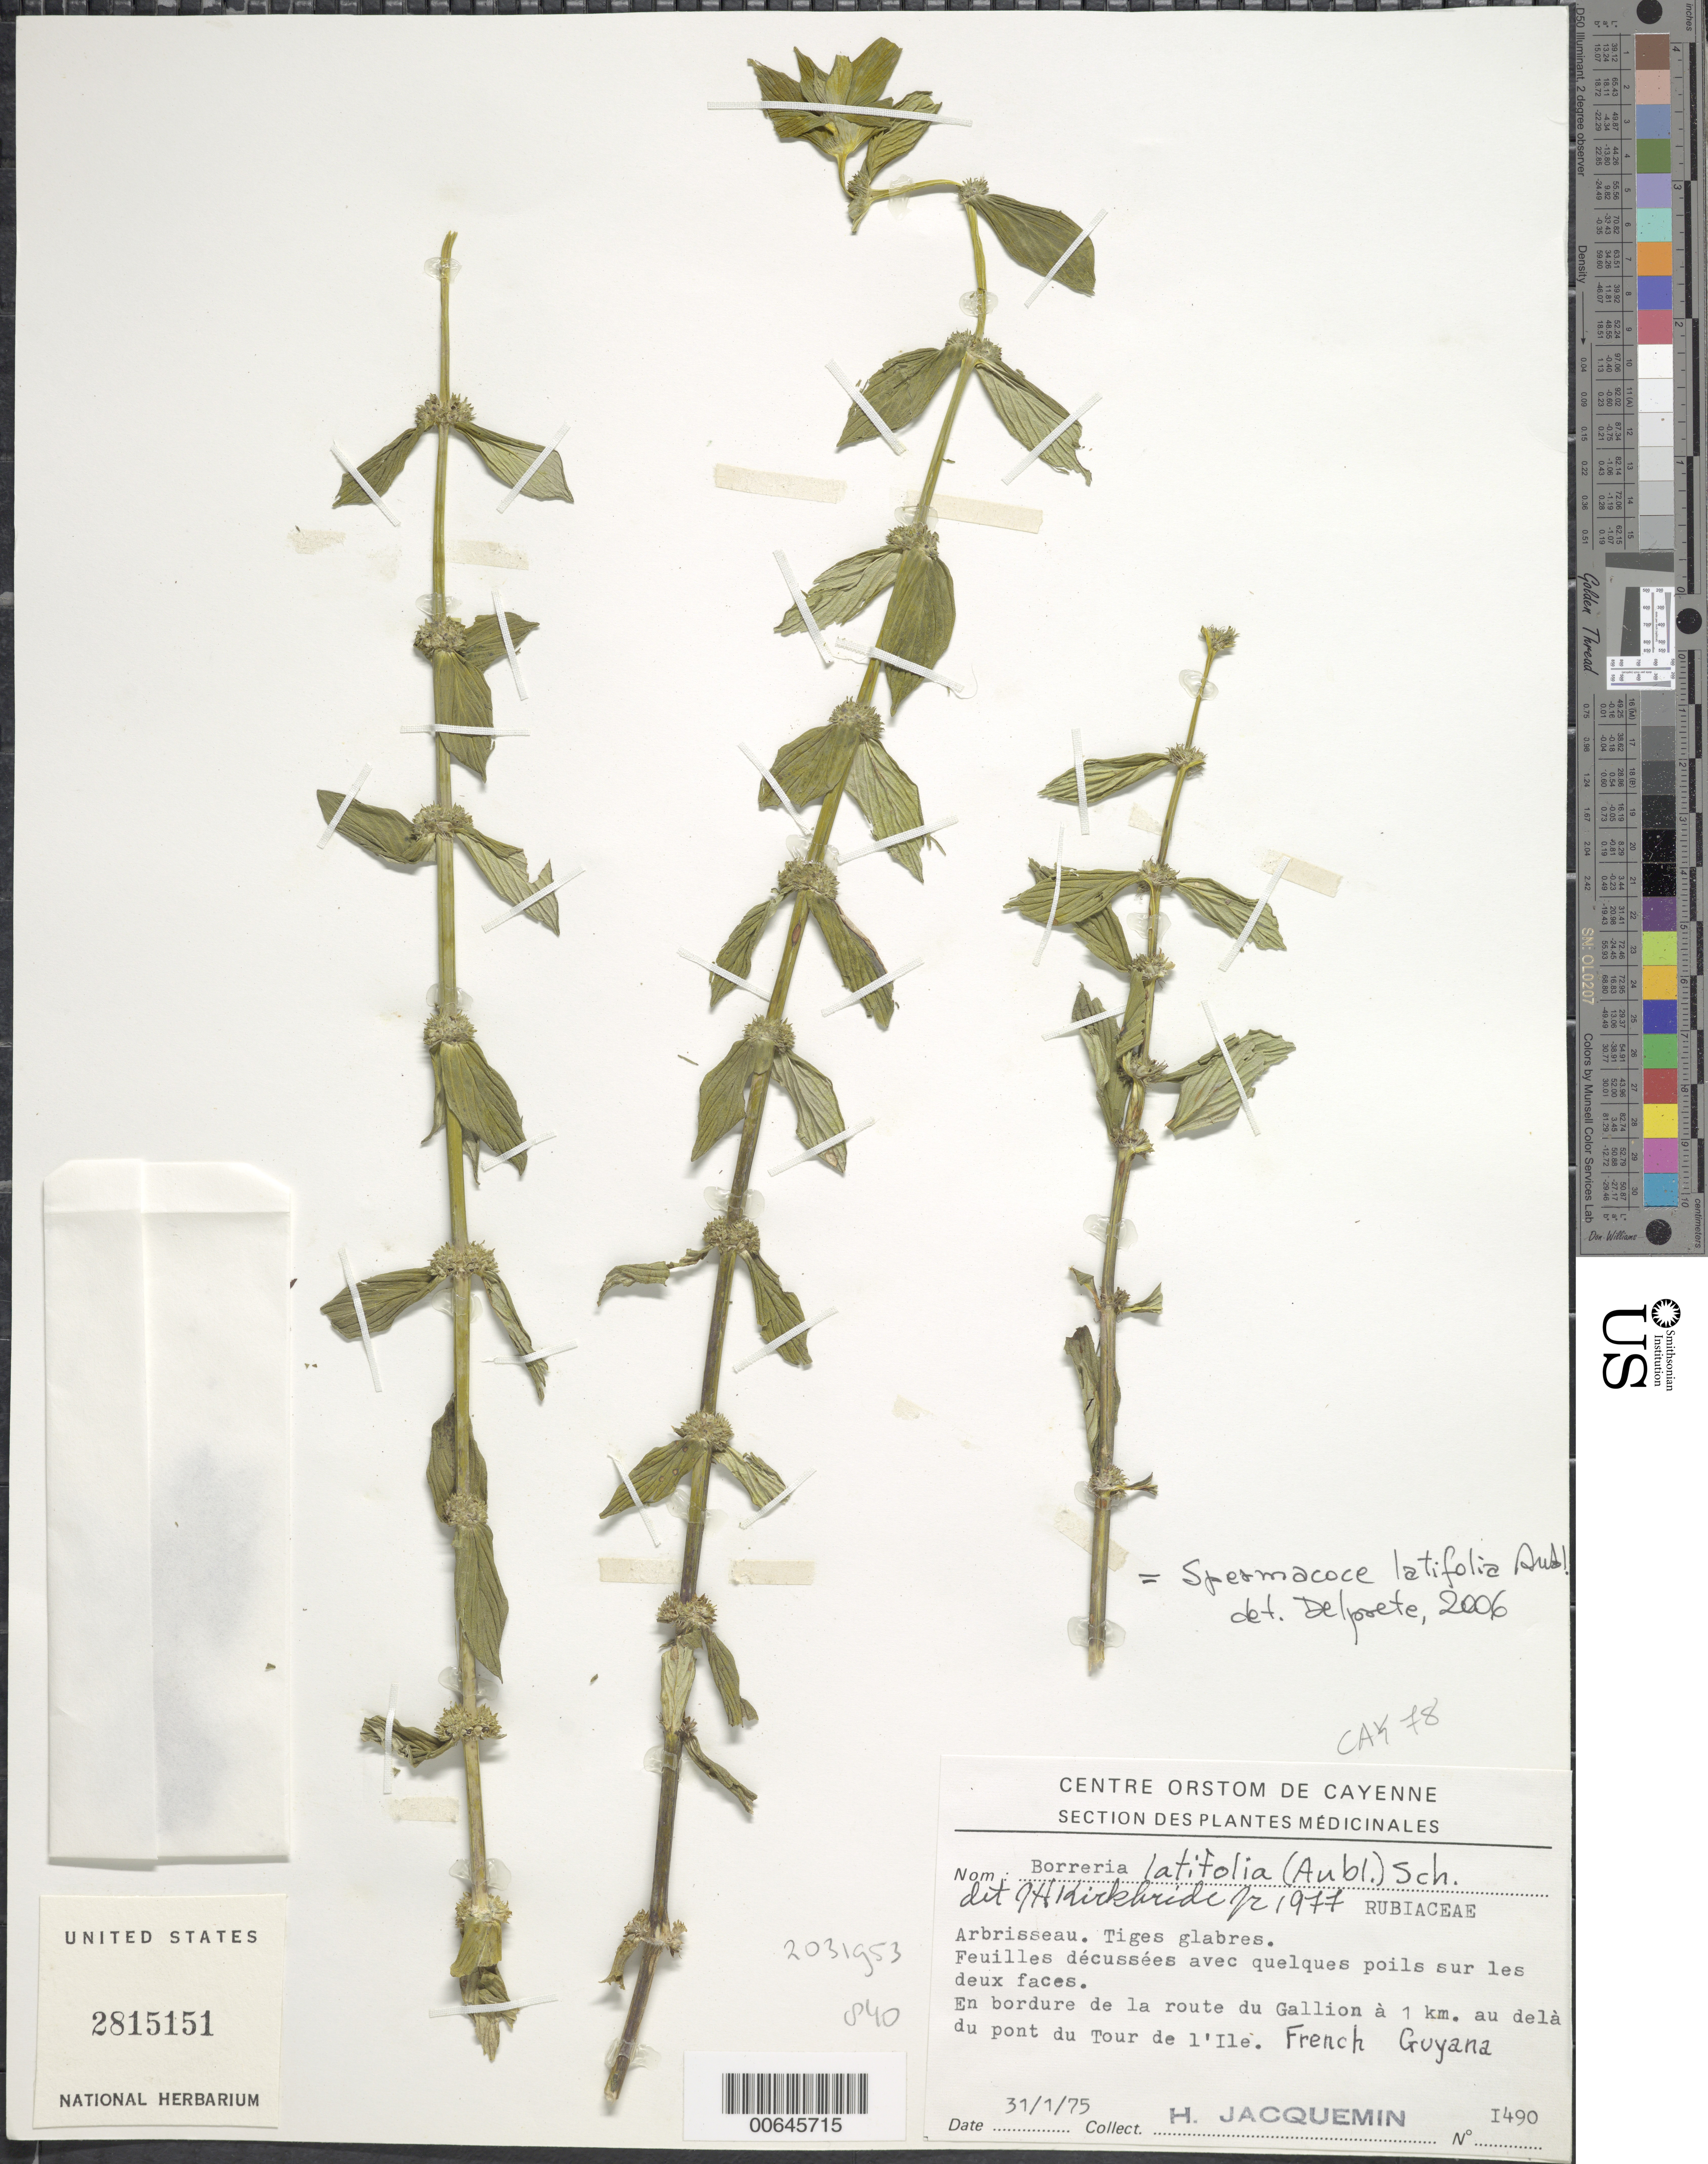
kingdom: Plantae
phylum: Tracheophyta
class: Magnoliopsida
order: Gentianales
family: Rubiaceae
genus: Spermacoce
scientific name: Spermacoce latifolia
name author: Aubl.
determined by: Delprete, P. G., Herb. de Guyane Cay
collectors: H. Jacquemin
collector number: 1490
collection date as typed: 31-Jan-75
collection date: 1975-01-31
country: French Guiana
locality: Route du Gallion, 1 km au de la du pont du tour de l'Ile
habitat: Bordure de la route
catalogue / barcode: US 2815151